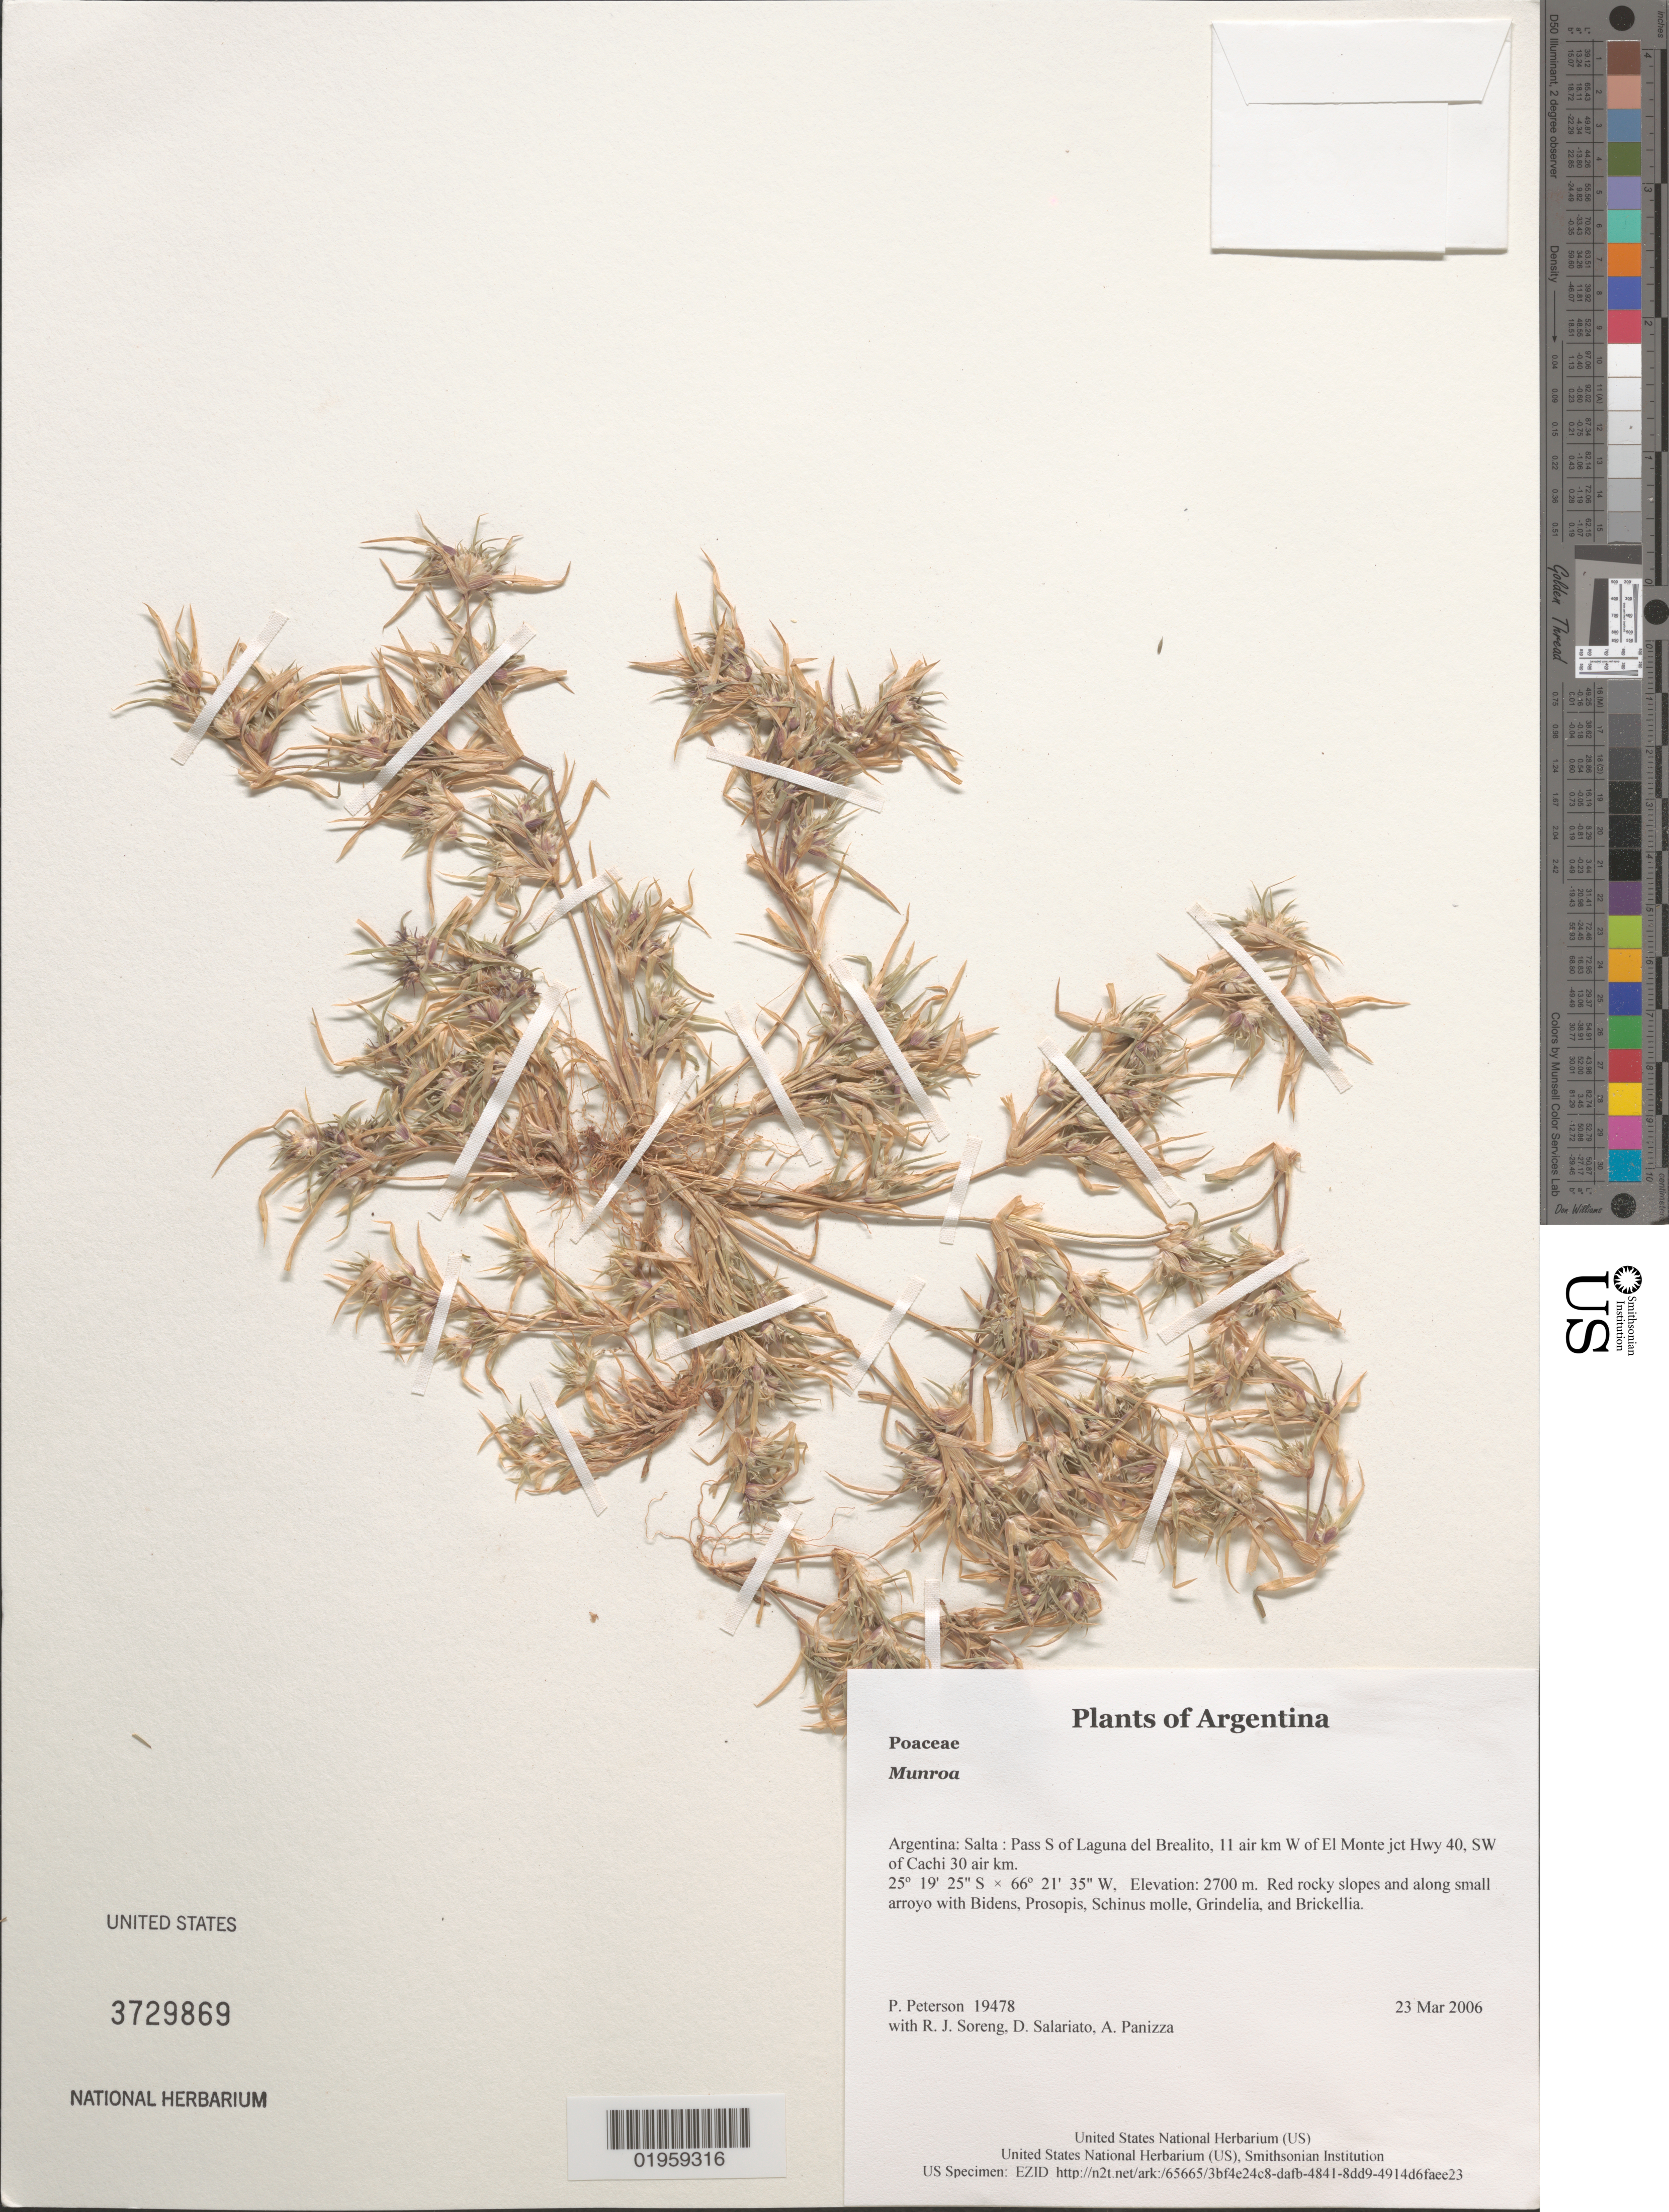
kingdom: Plantae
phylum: Tracheophyta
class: Liliopsida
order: Poales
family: Poaceae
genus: Munroa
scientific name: Munroa sp.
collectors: P. M. Peterson, R. J. Soreng, D. Salariato & A. Panizza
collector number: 19478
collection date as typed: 23 Mar 2006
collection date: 2006-03-23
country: Argentina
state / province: Salta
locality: Pass S of Laguna del Brealito, 11 air km W of El Monte jct Hwy 40, SW of Cachi 30 air km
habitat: Red rocky slopes and along small arroyo with Bidens, Prosopis, Schinus molle, Grindelia, and Brickellia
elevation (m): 2700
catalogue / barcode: US 3729869